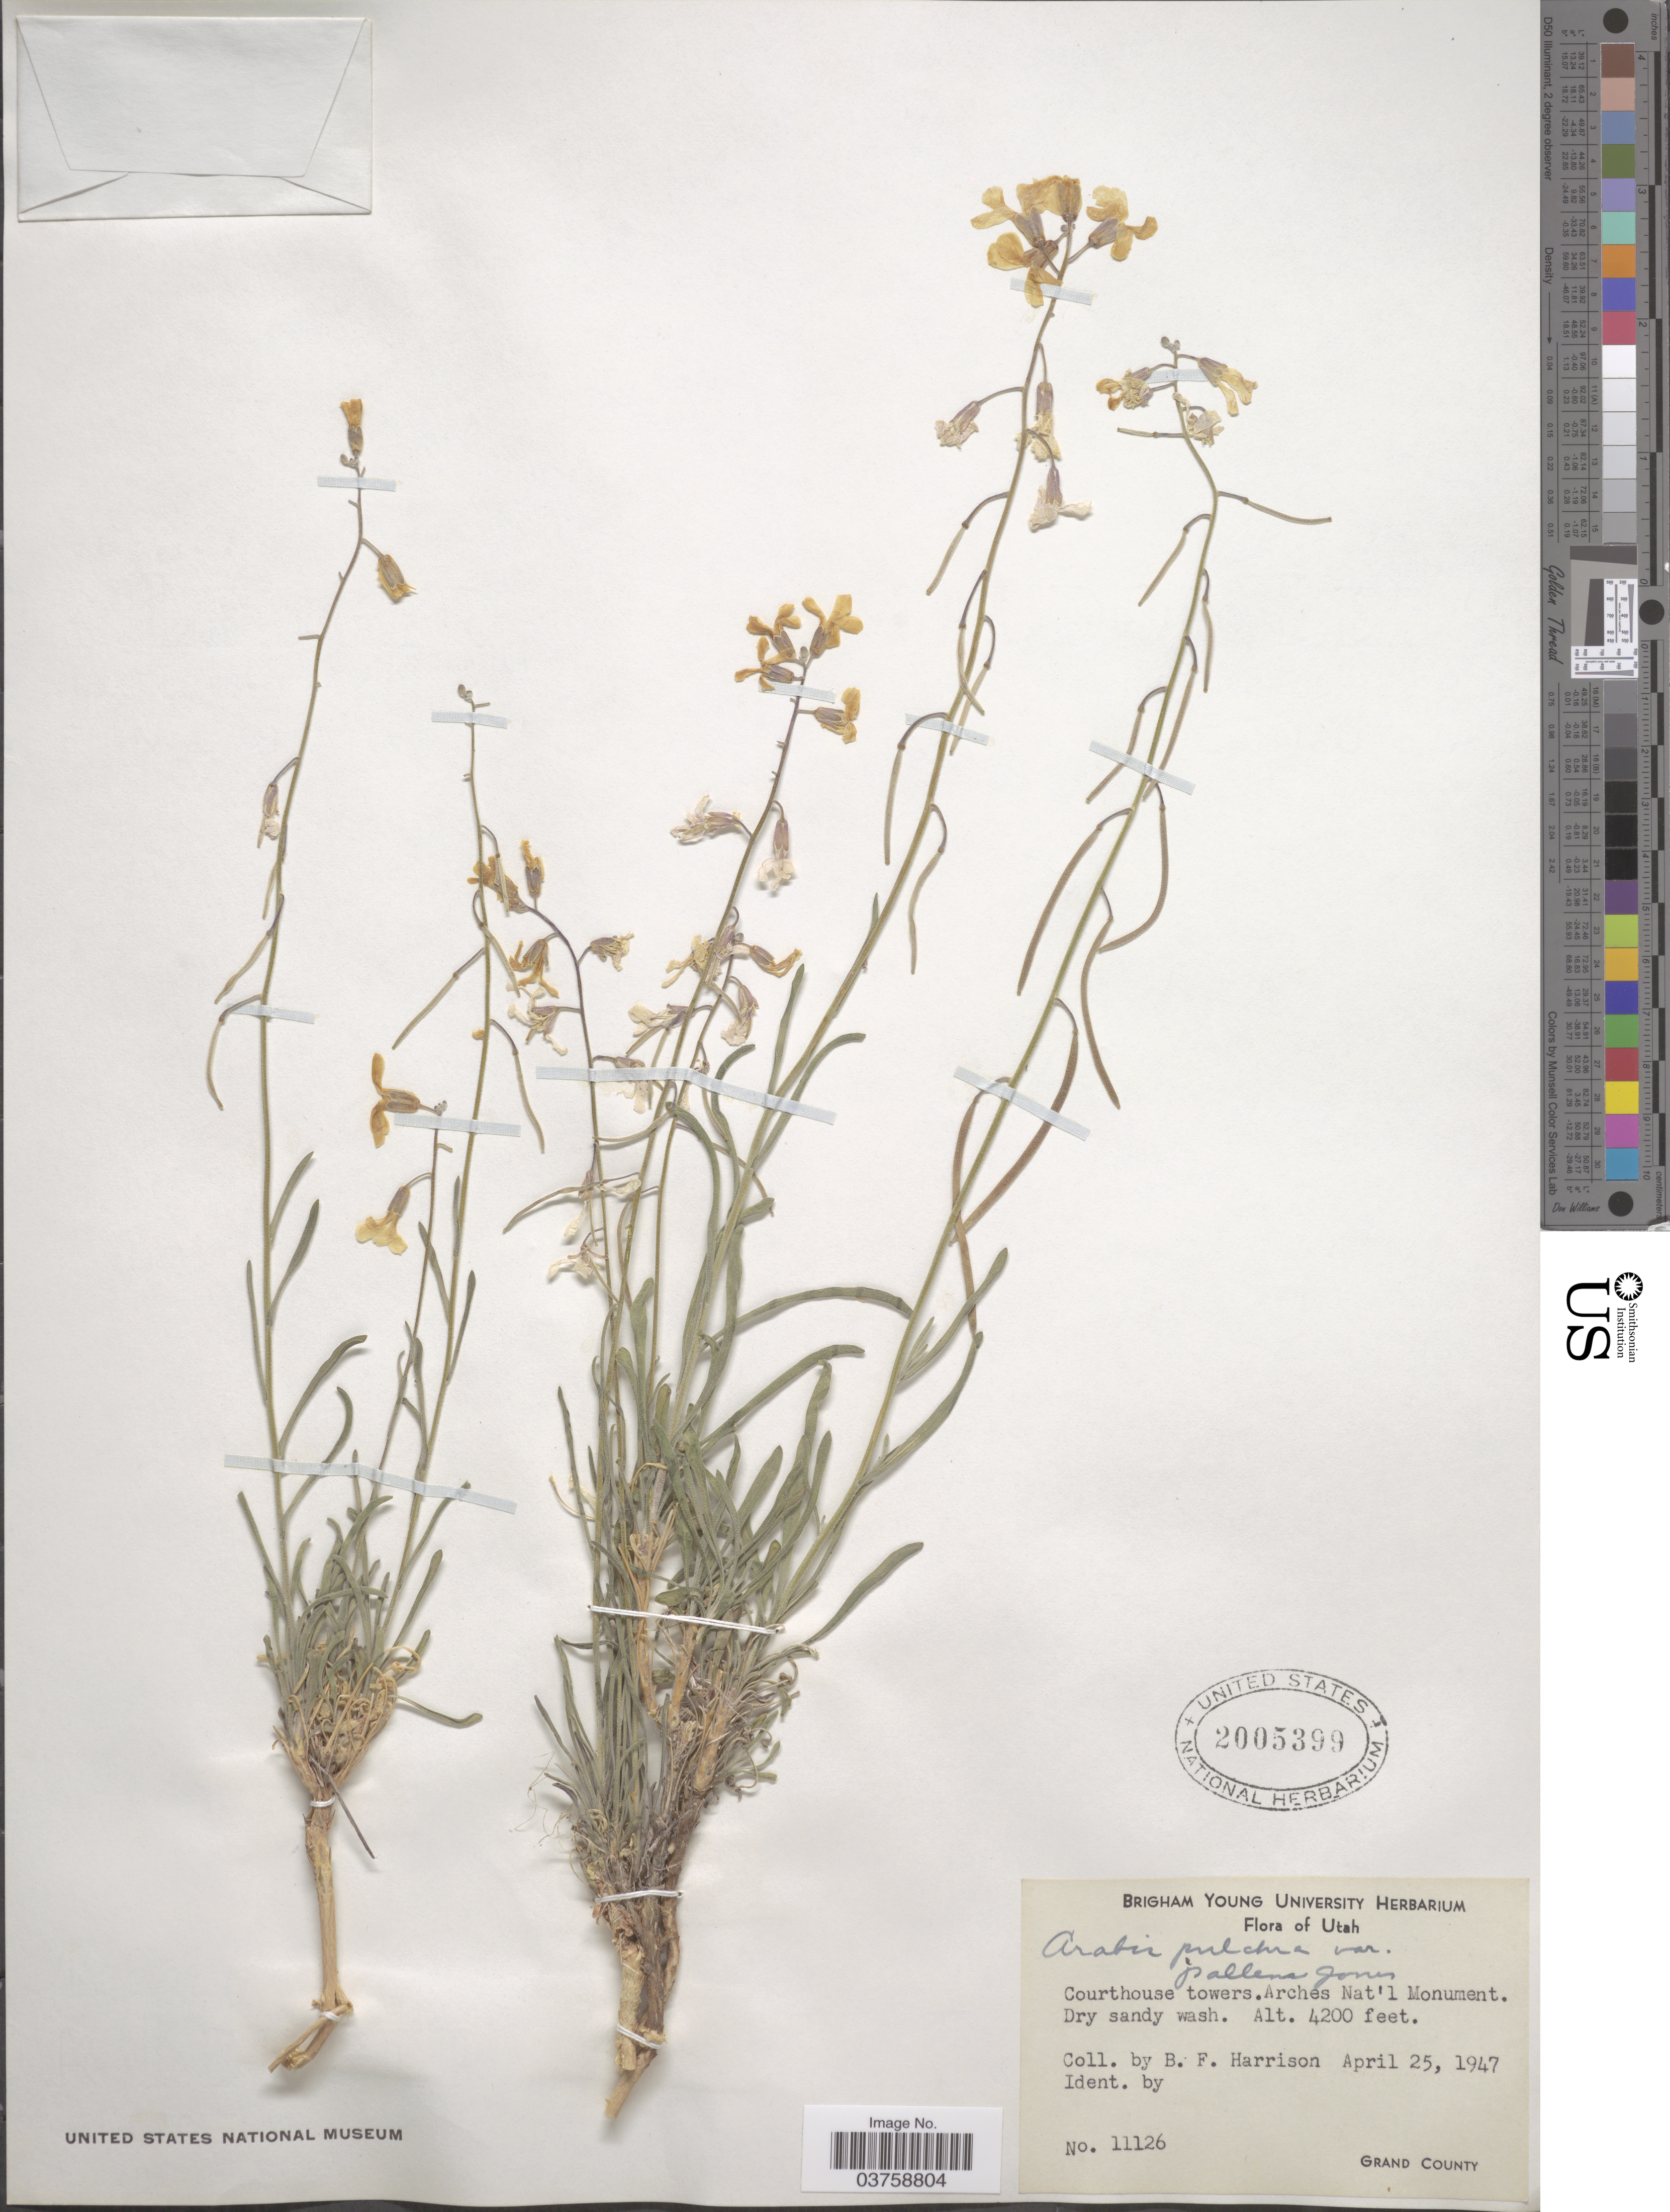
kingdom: Plantae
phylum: Tracheophyta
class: Magnoliopsida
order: Brassicales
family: Brassicaceae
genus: Arabis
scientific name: Arabis pulchra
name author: M.E. Jones ex S. Watson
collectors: B. F. Harrison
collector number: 11126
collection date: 1947-04-25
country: United States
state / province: Utah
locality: Courthouse towers. Arches Nat'l Monument. Grand County.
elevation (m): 1280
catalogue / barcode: US 2005399